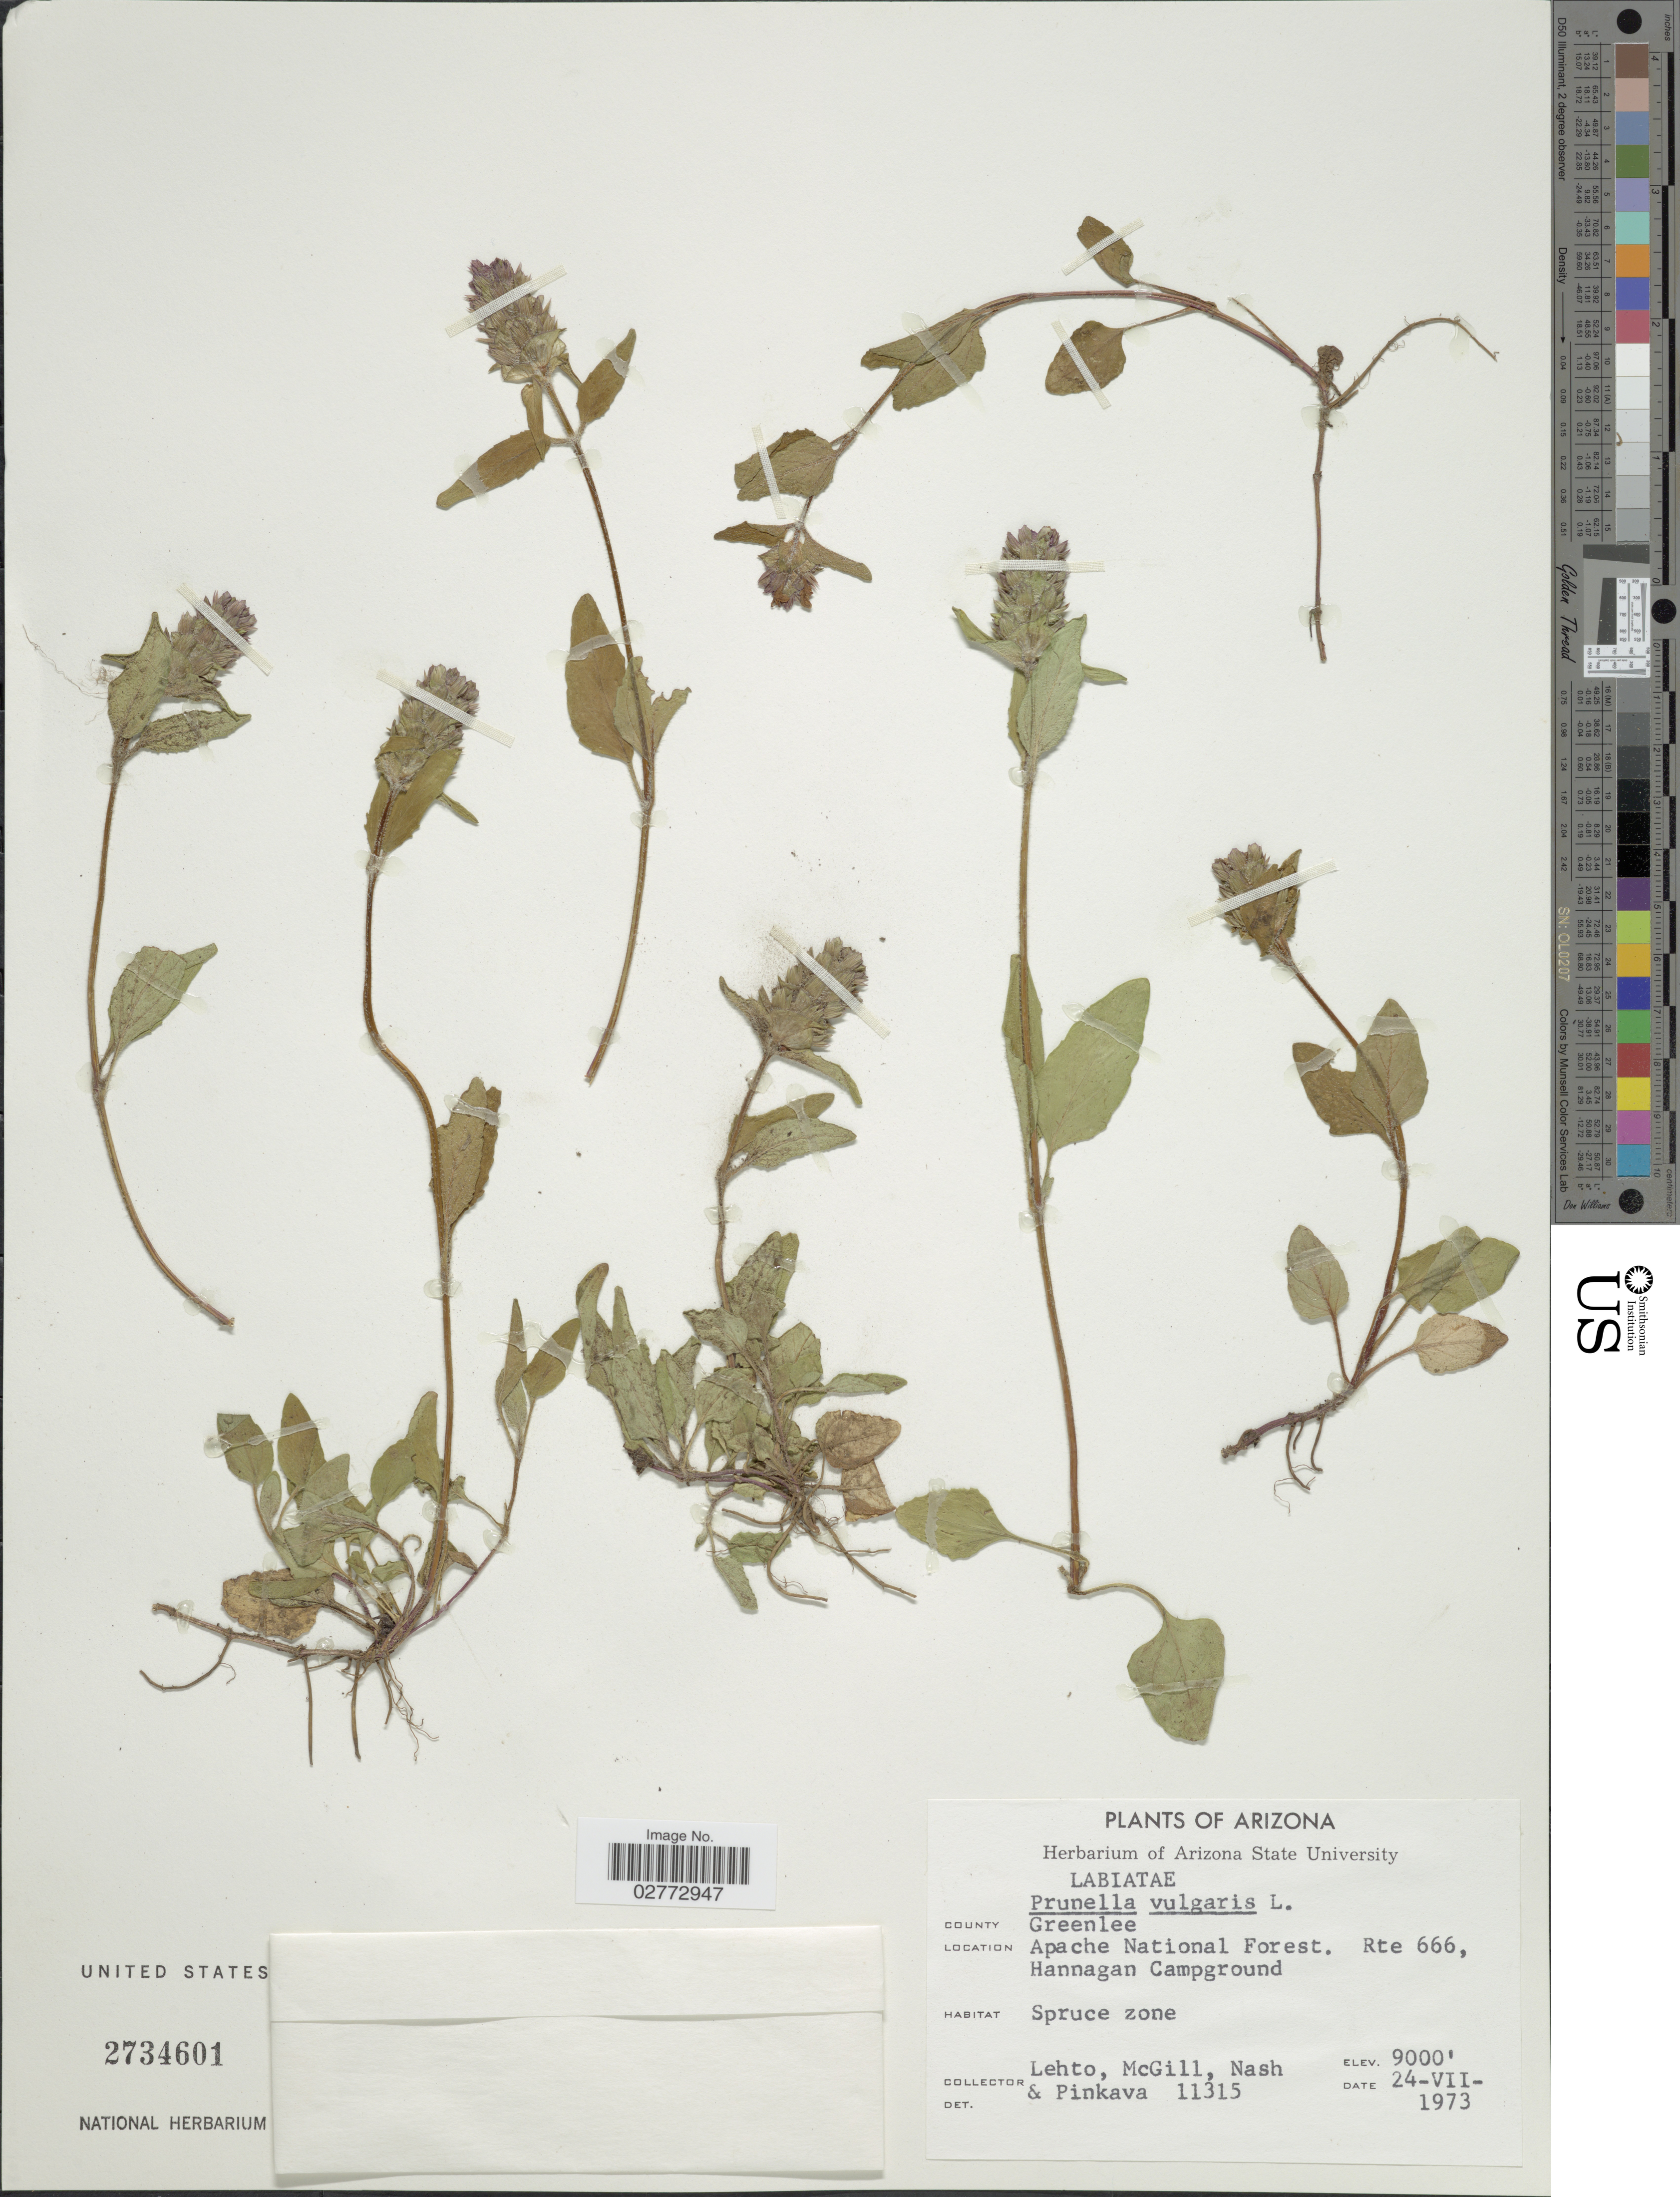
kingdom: Plantae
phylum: Tracheophyta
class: Magnoliopsida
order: Lamiales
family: Lamiaceae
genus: Prunella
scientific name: Prunella vulgaris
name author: L.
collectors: -. Lehto, -. McGill, -- Nash & -. Pinkava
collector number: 11315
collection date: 1973-07-24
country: United States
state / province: Arizona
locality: Apache National Forest. Rte 666, Hannagan Campground.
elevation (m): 2743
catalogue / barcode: US 2734601